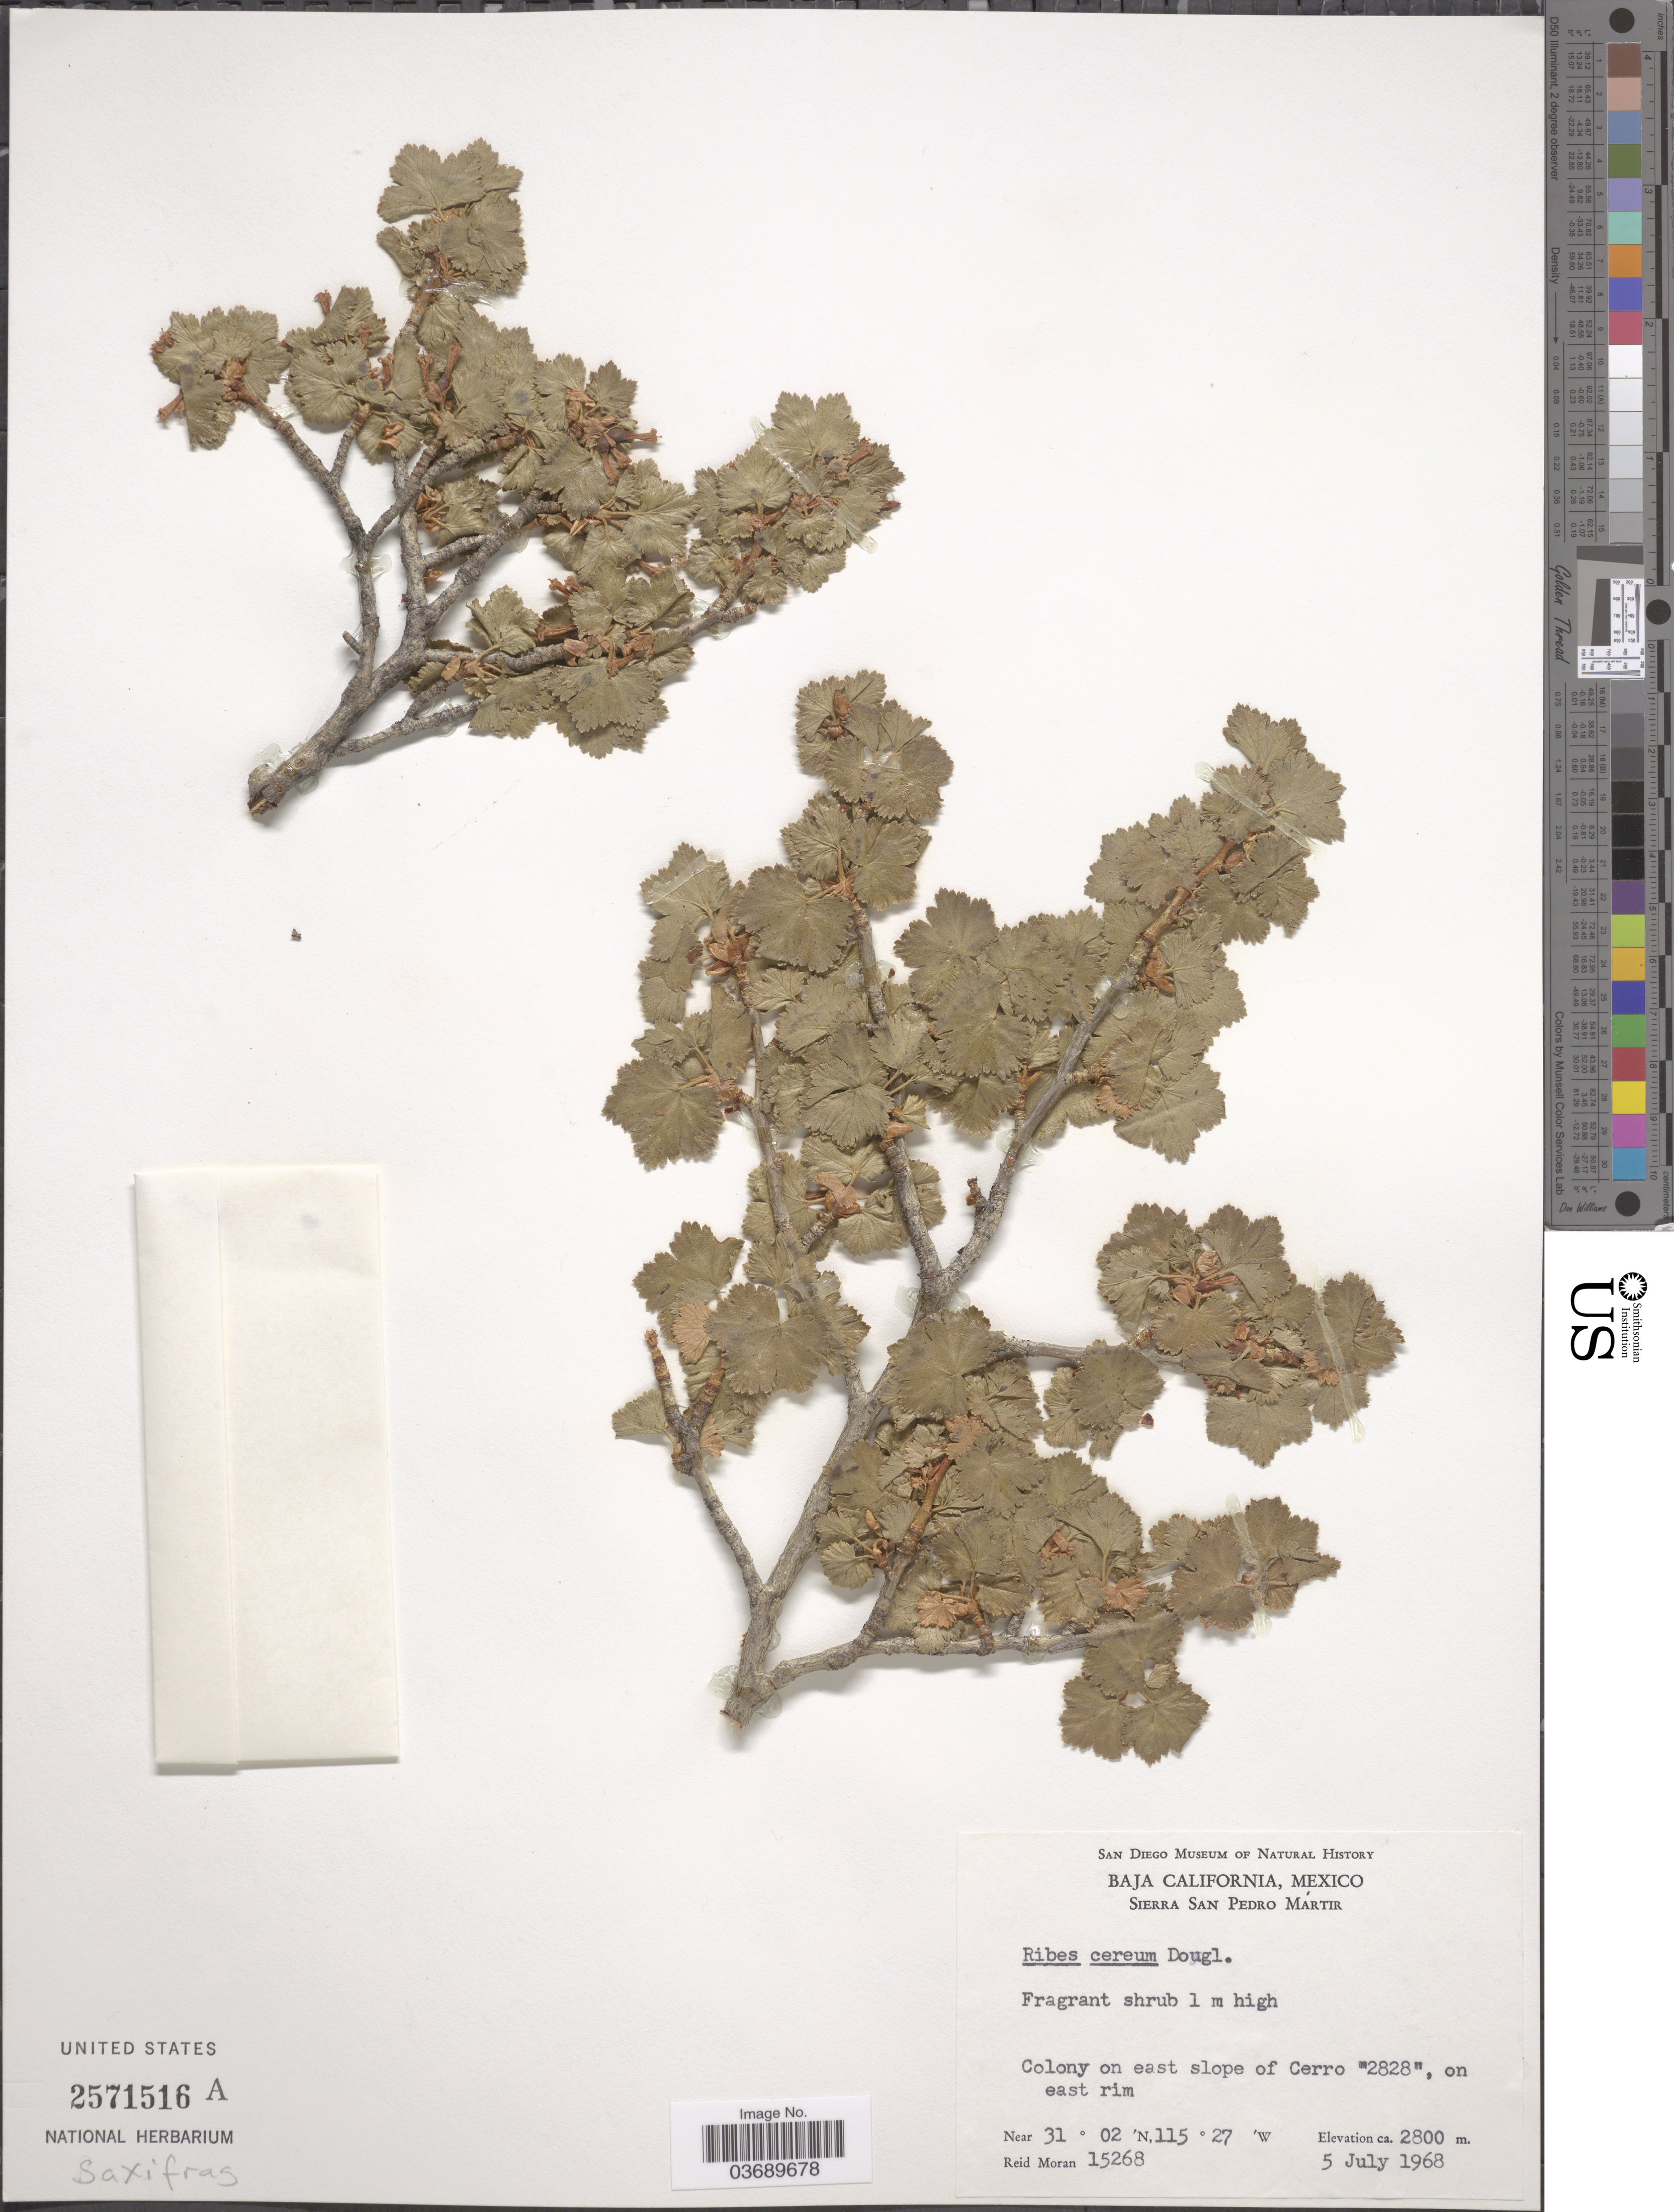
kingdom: Plantae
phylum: Tracheophyta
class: Magnoliopsida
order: Saxifragales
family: Grossulariaceae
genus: Ribes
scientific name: Ribes cereum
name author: Douglas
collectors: R. Moran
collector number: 15268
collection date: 1968-07-05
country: Mexico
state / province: Baja California Norte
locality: Sierra San Pedro Mártir. Colony on east slope of Cerro "2828", on east rim.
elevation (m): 2800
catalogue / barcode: US 2571516A